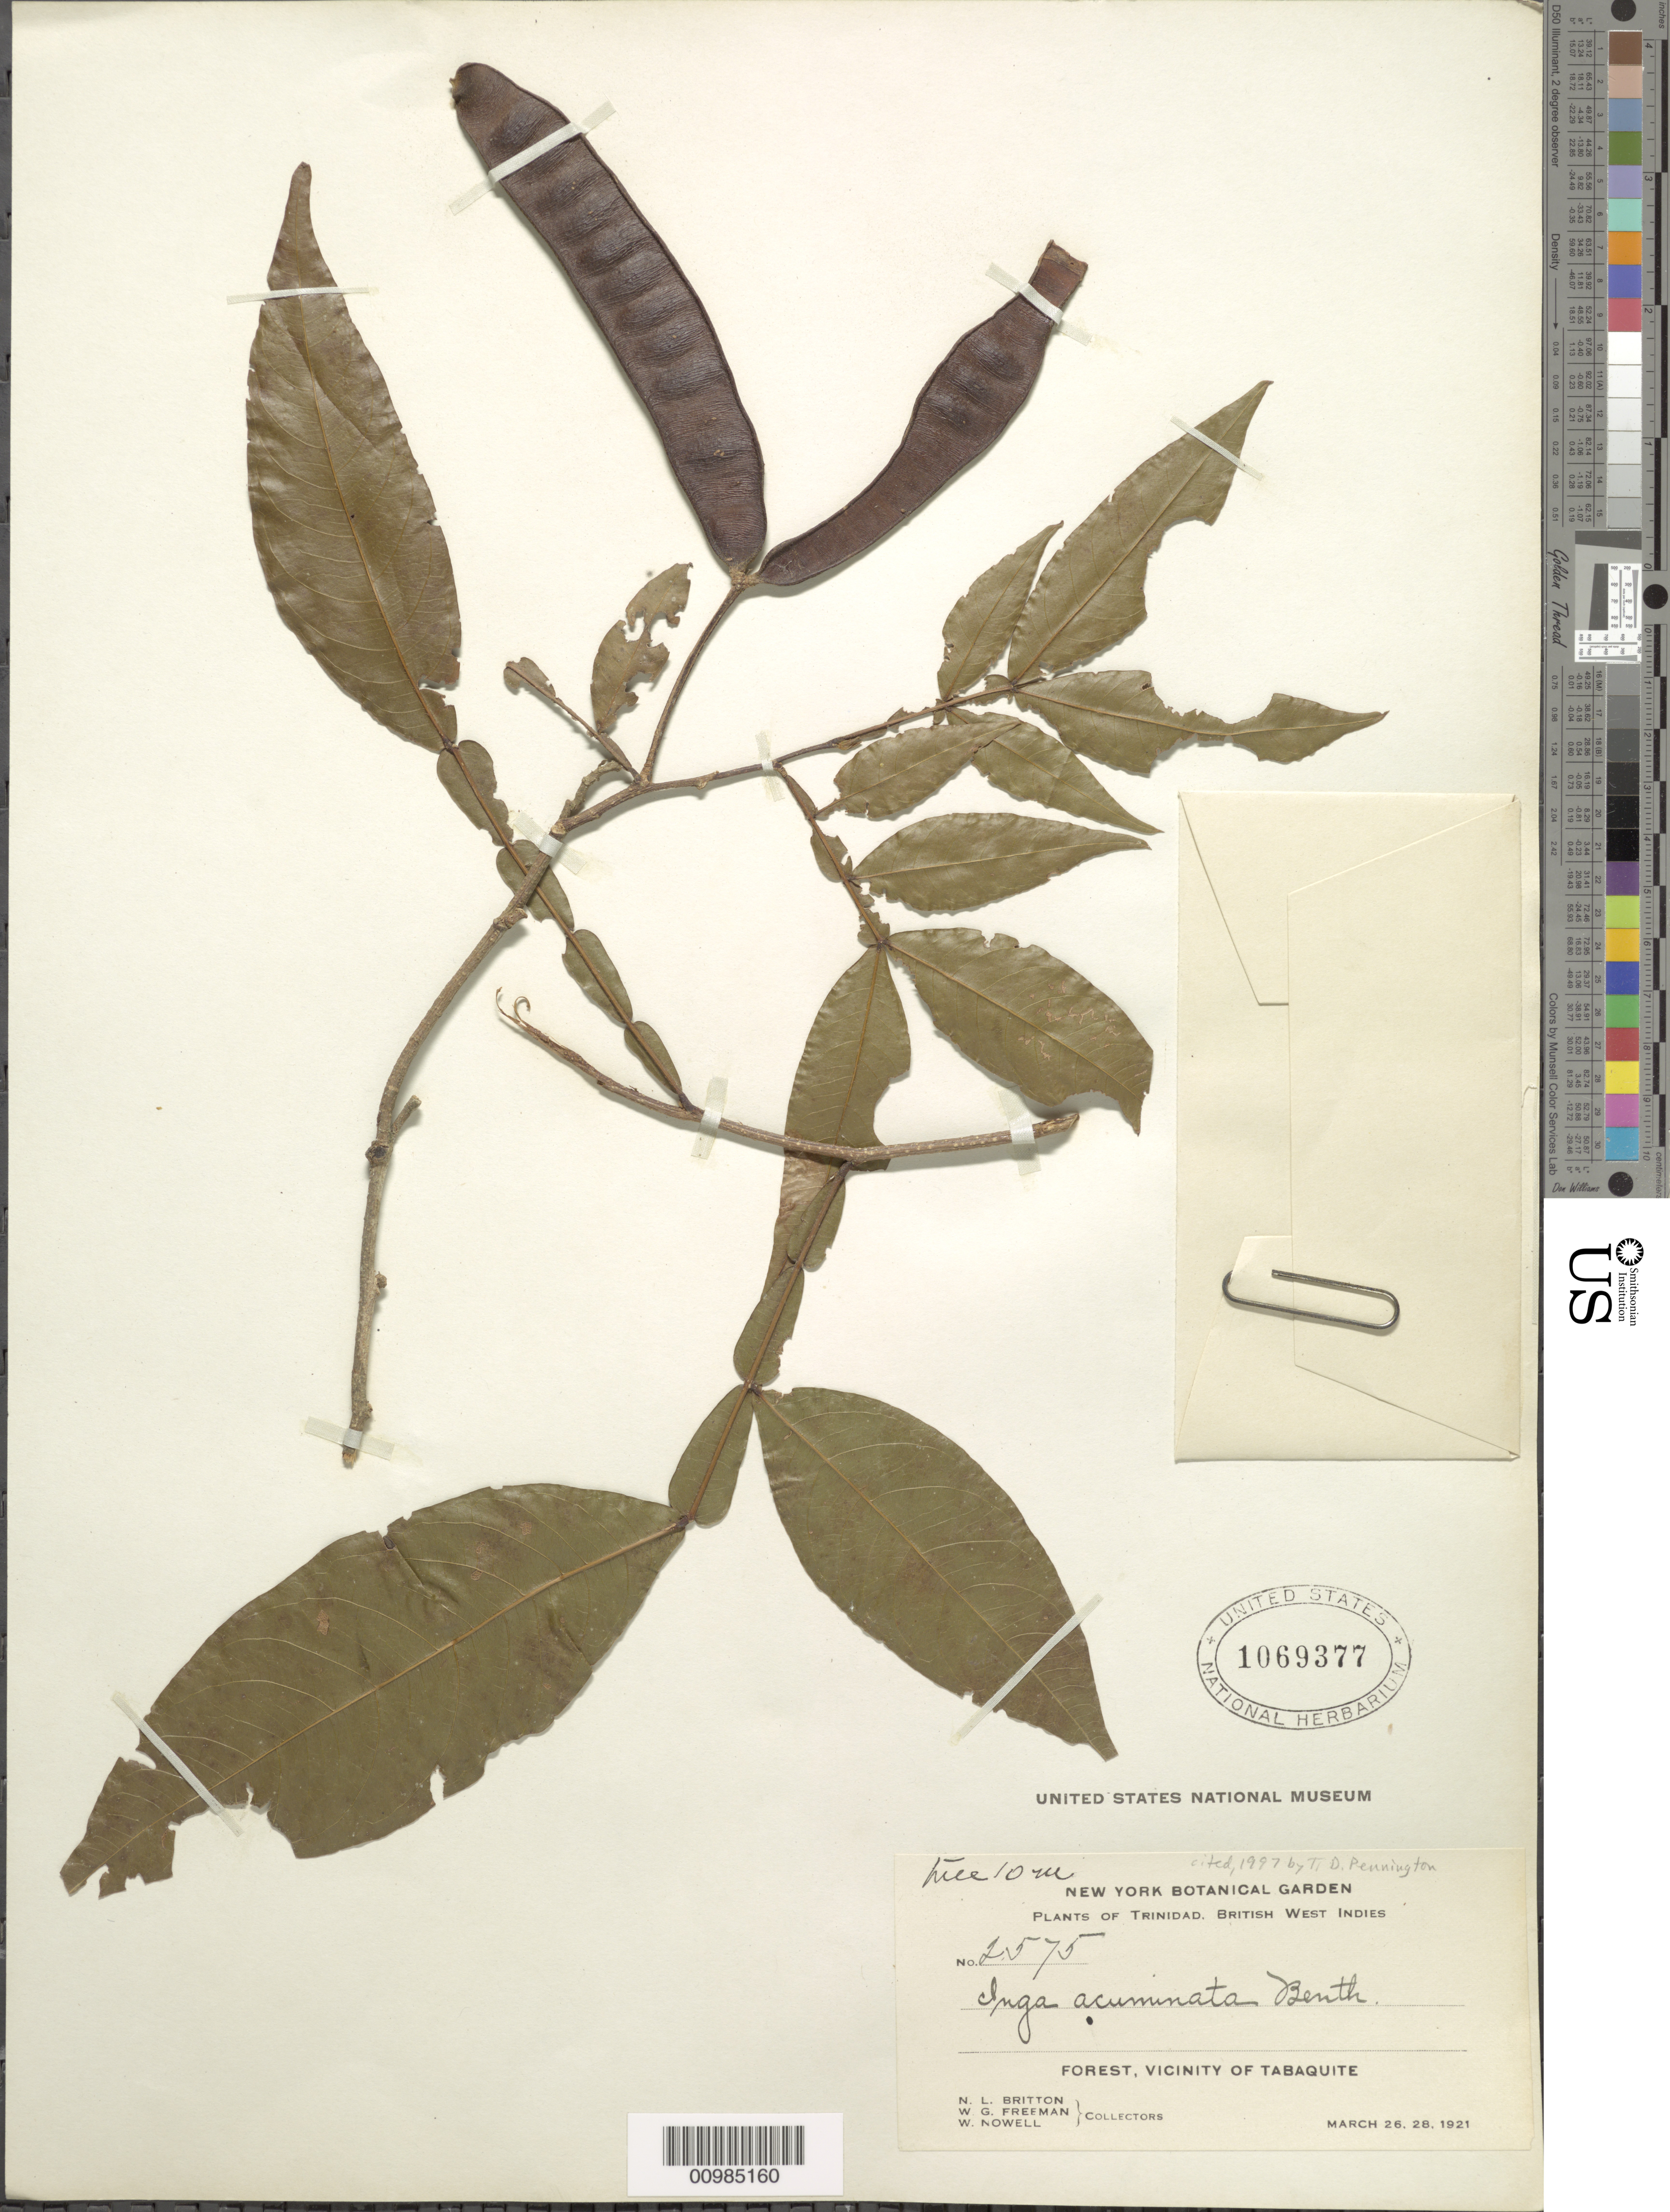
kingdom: Plantae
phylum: Tracheophyta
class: Magnoliopsida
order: Fabales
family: Fabaceae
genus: Inga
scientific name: Inga acuminata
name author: Benth.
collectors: N. Britton, W. Freeman & W. Nowell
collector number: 2575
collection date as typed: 26 Mar 1921 and 28 Mar 1921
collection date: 1921-03-26,1921-03-28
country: Trinidad and Tobago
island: Trinidad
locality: Vicinity of Tabaquite, forest.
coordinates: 0 N, 0 E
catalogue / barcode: US 1069377